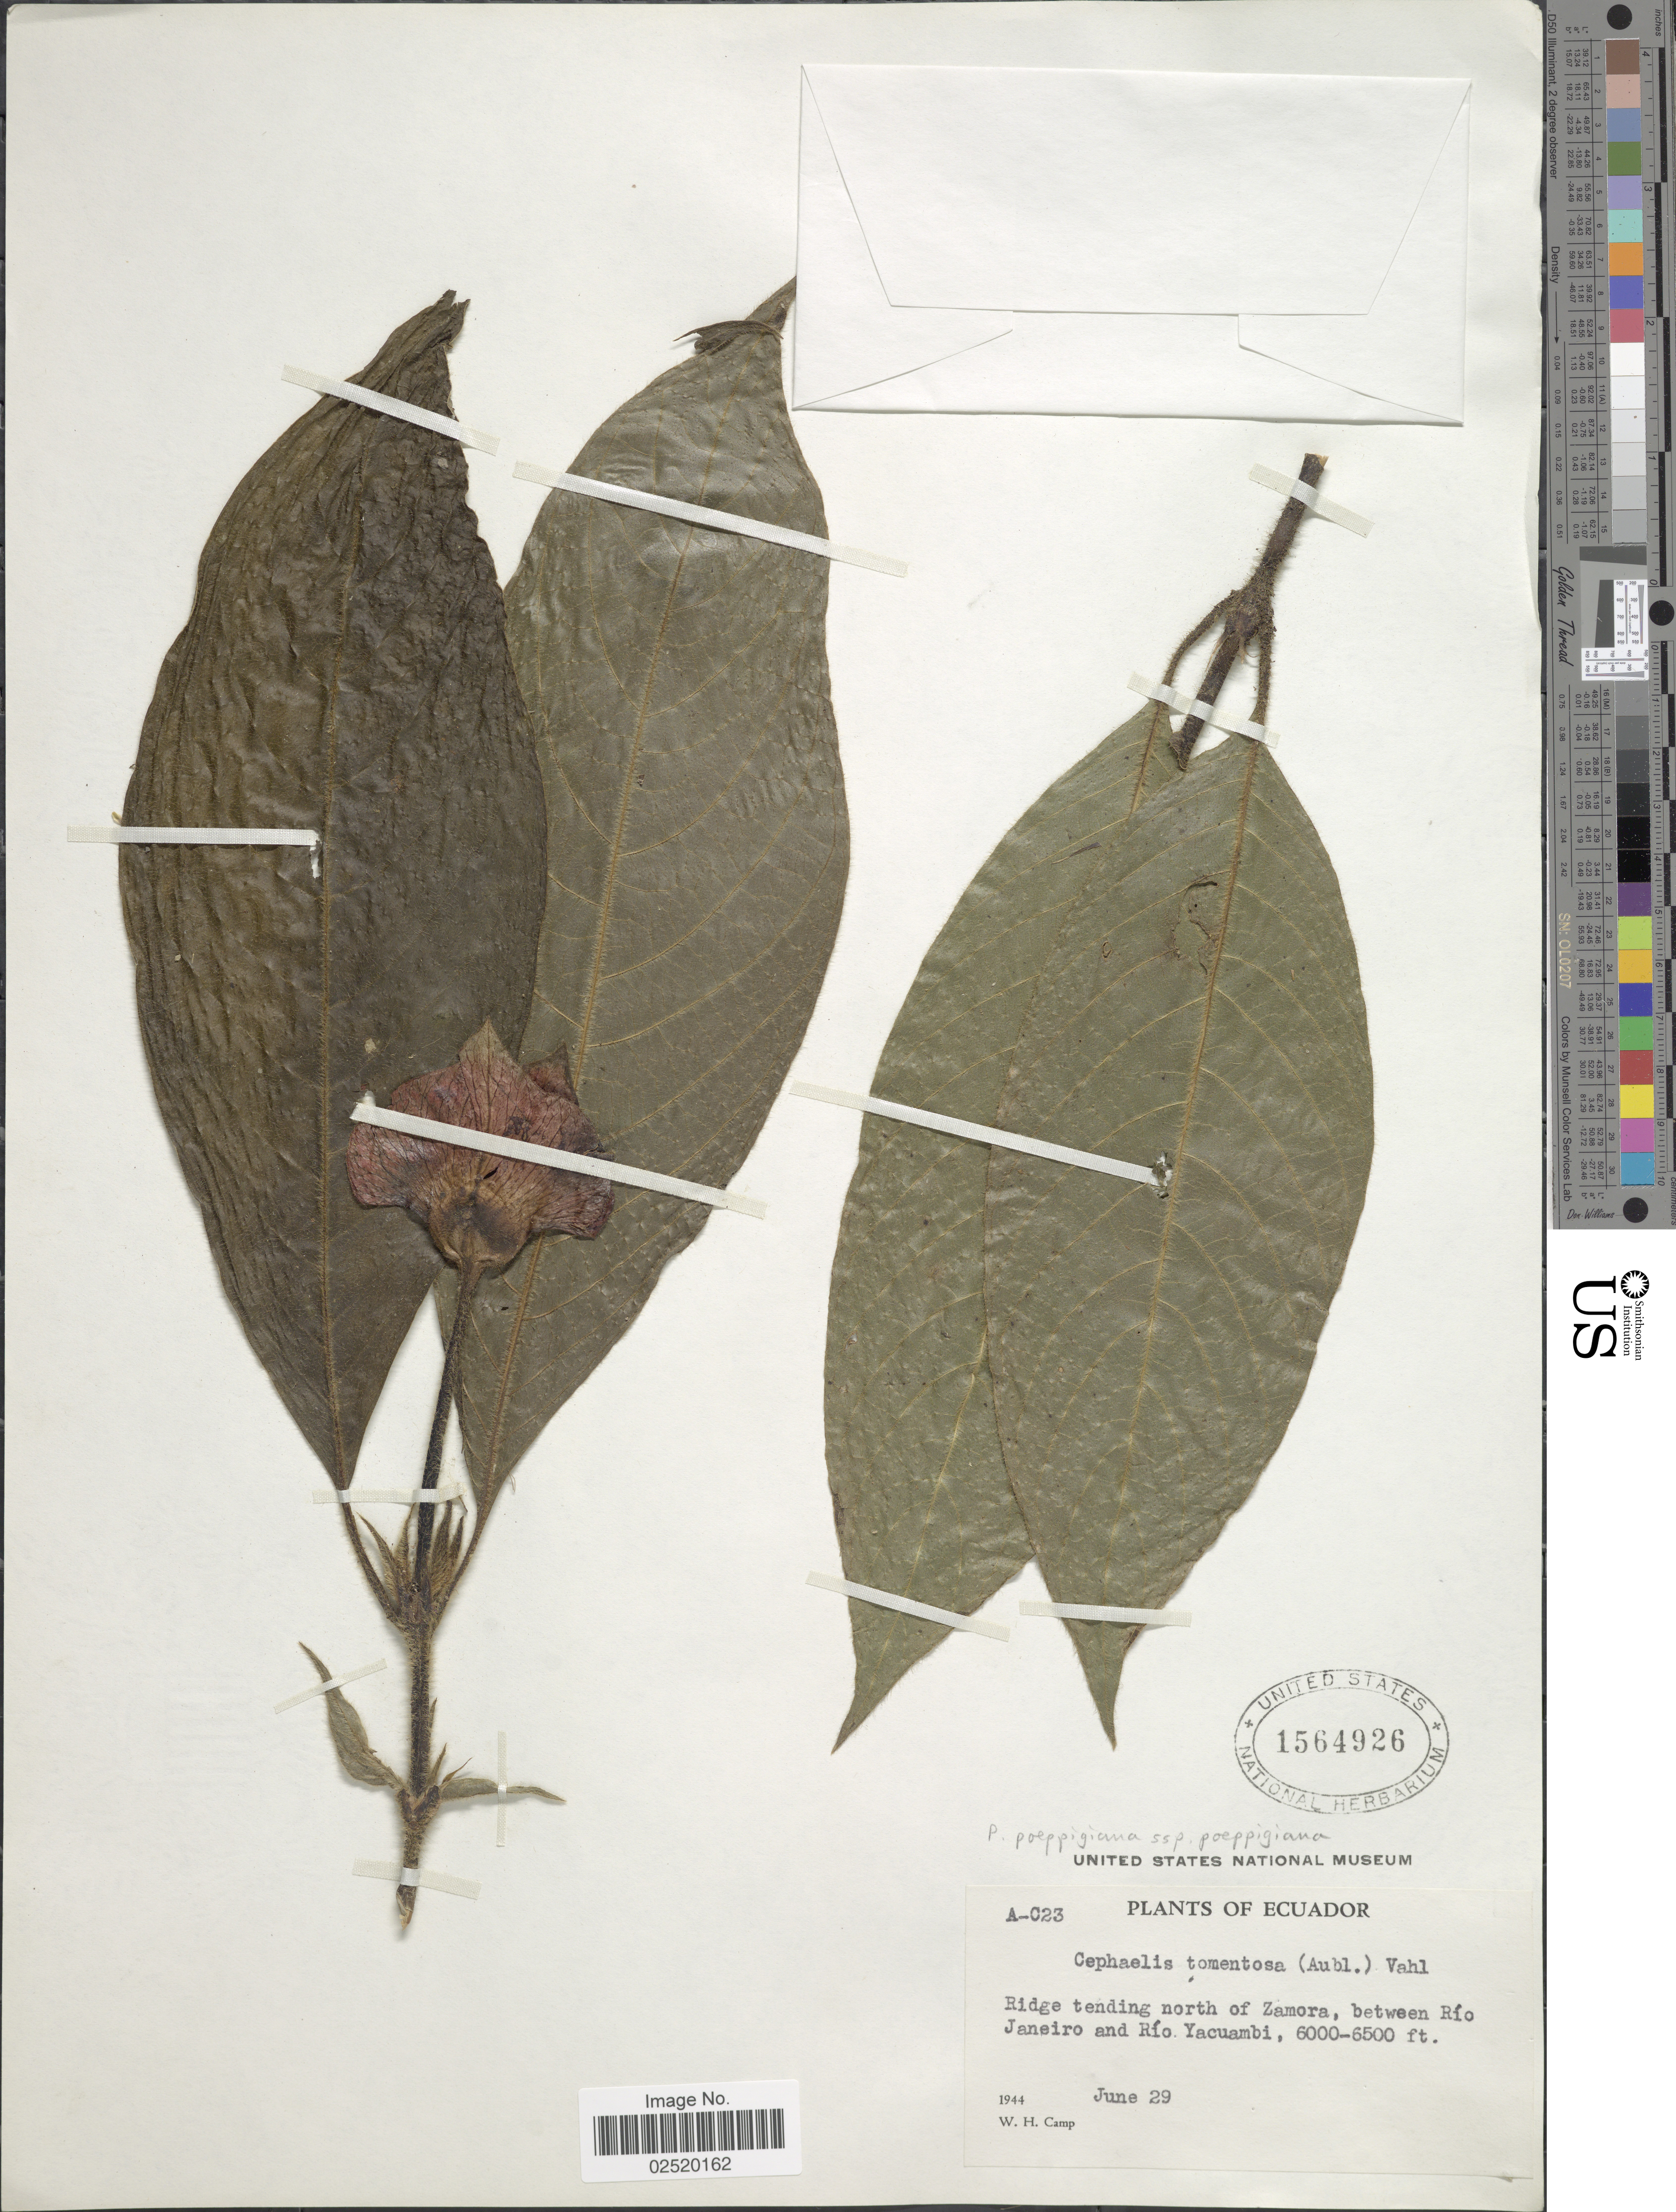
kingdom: Plantae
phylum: Tracheophyta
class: Magnoliopsida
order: Gentianales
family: Rubiaceae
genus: Psychotria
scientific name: Psychotria poeppigiana subsp. poeppigiana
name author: Müll. Arg.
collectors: W. H. Camp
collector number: A-C23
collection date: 1944-06-29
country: Ecuador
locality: Ridge tending north of Zamora, between Rio Janeiro and Rio Yacuambi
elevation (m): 1829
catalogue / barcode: US 1564926